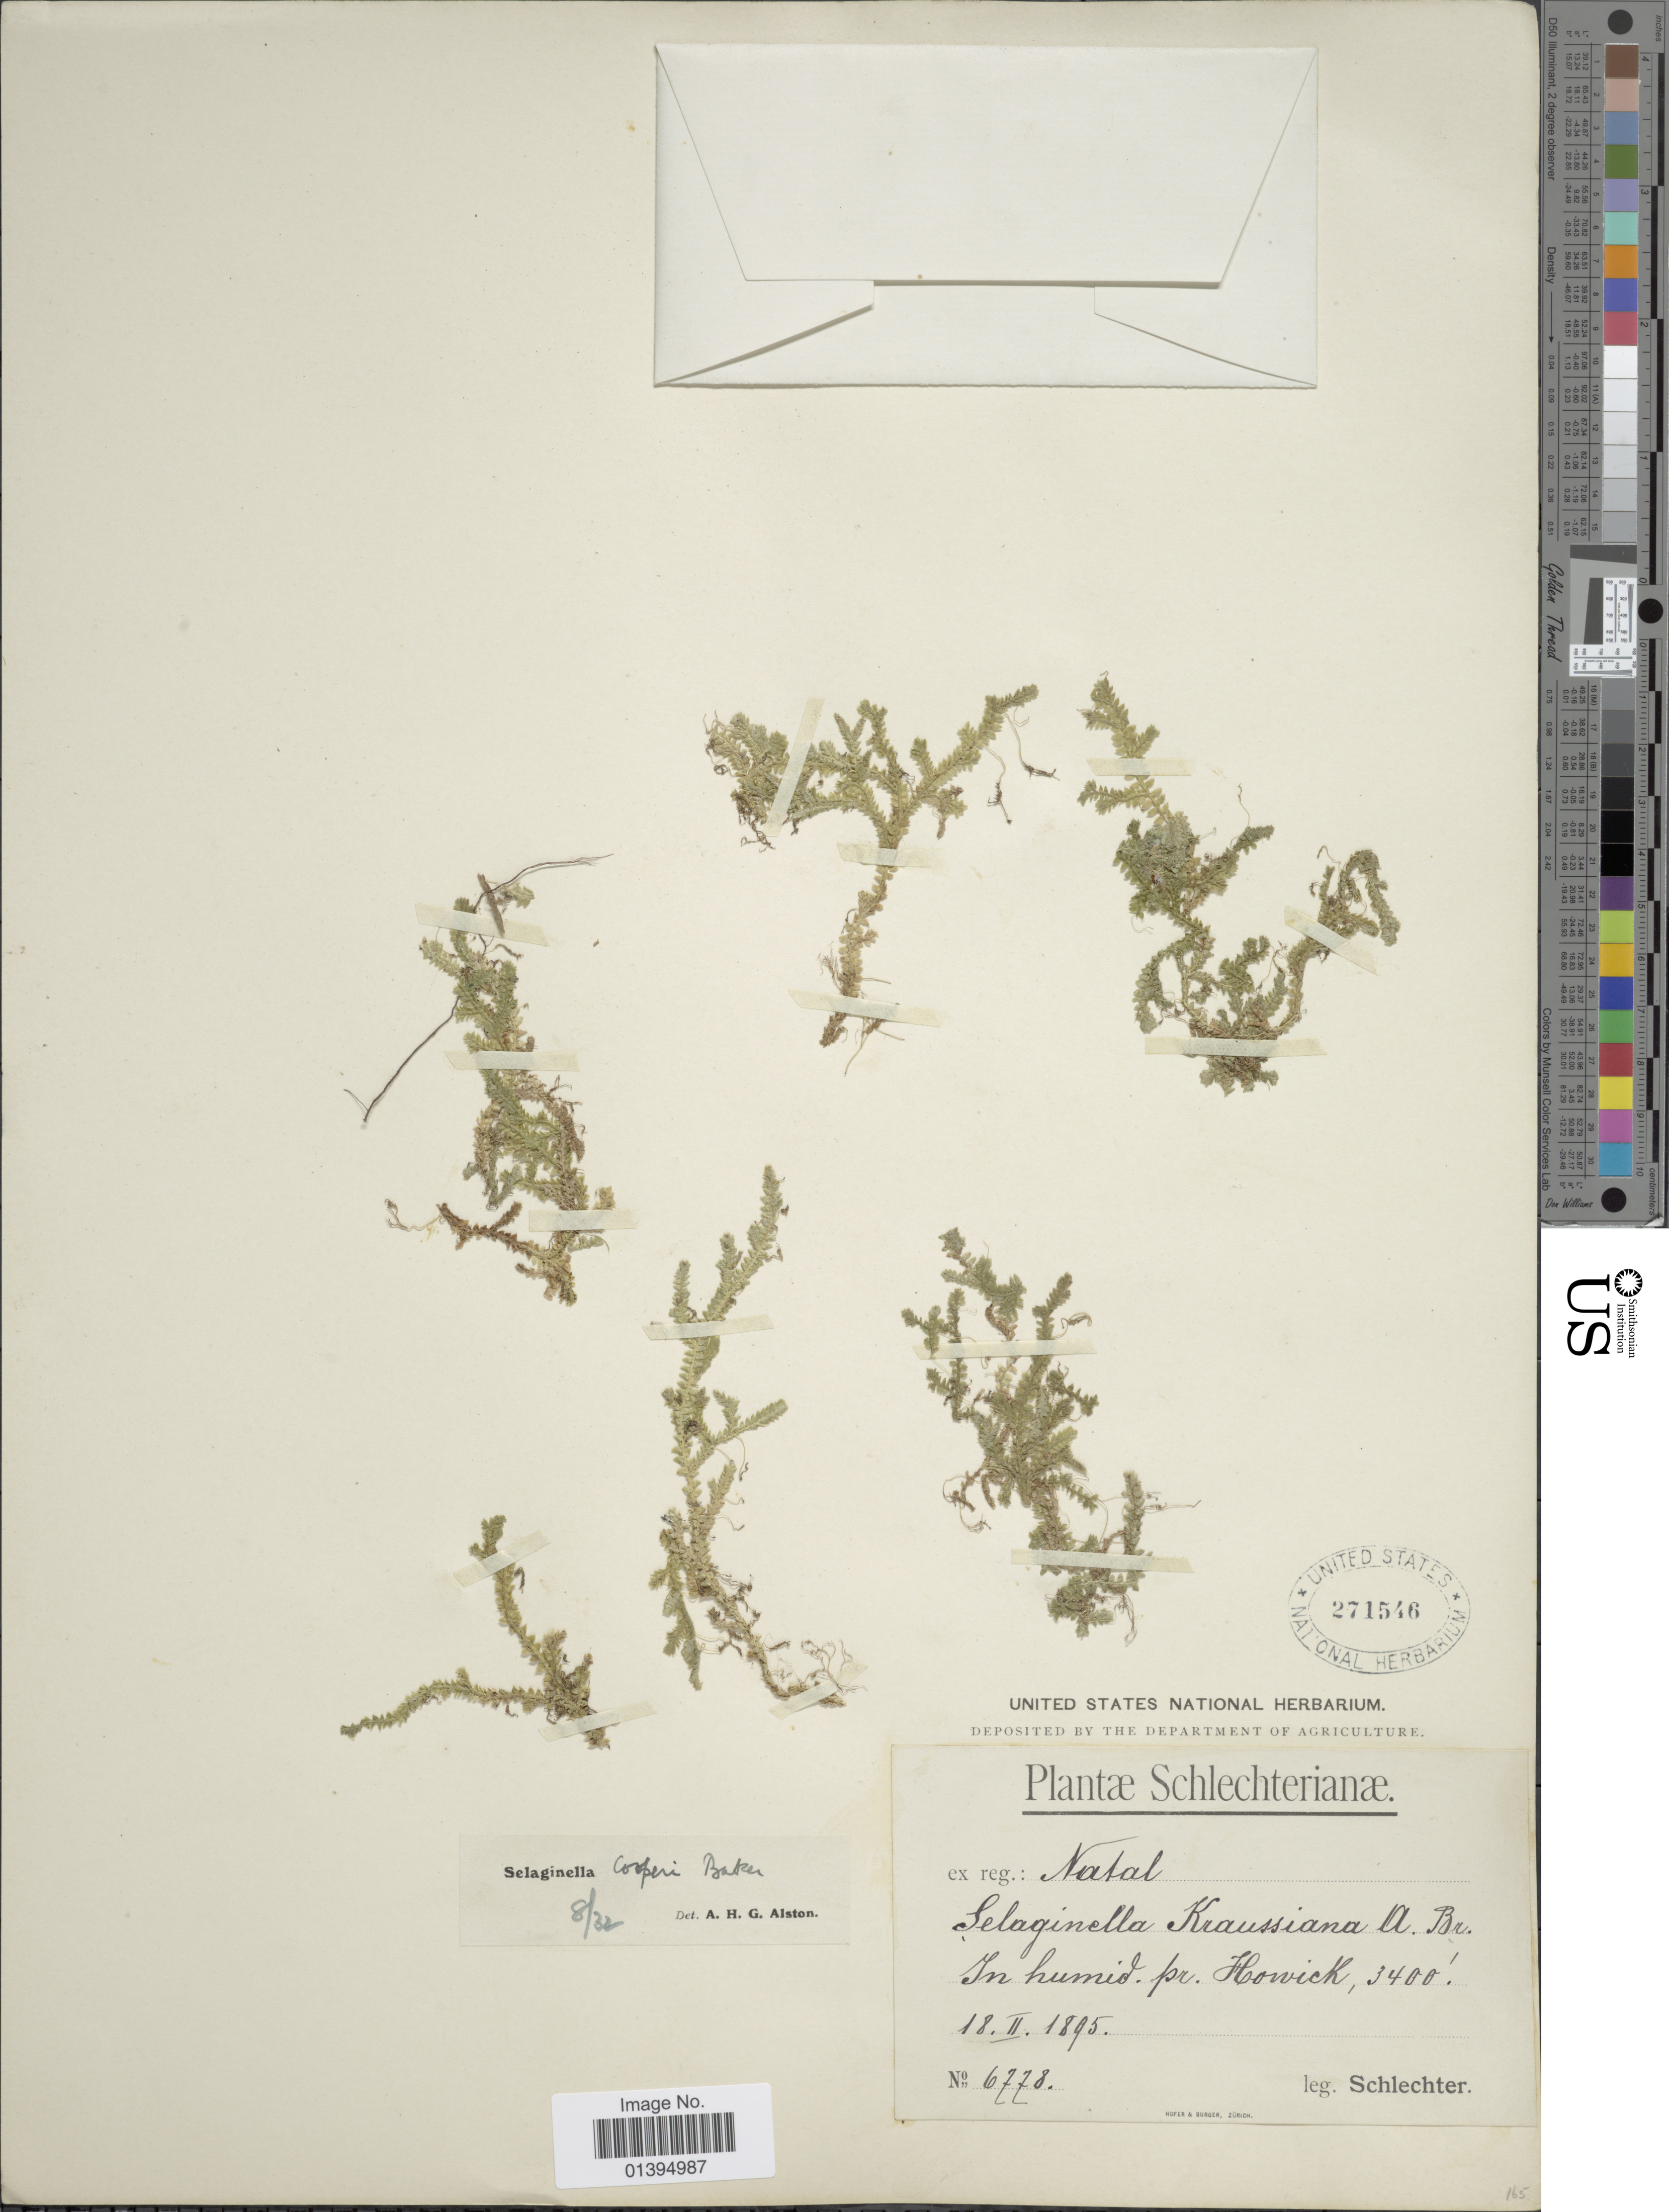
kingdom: Plantae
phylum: Tracheophyta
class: Lycopodiopsida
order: Selaginellales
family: Selaginellaceae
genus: Selaginella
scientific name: Selaginella mittenii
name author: Baker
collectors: Schlechter, --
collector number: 6778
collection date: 1895-02-18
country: South Africa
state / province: KwaZulu-Natal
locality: Natal, in humid. pr. Howick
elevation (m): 1036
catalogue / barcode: US 271546